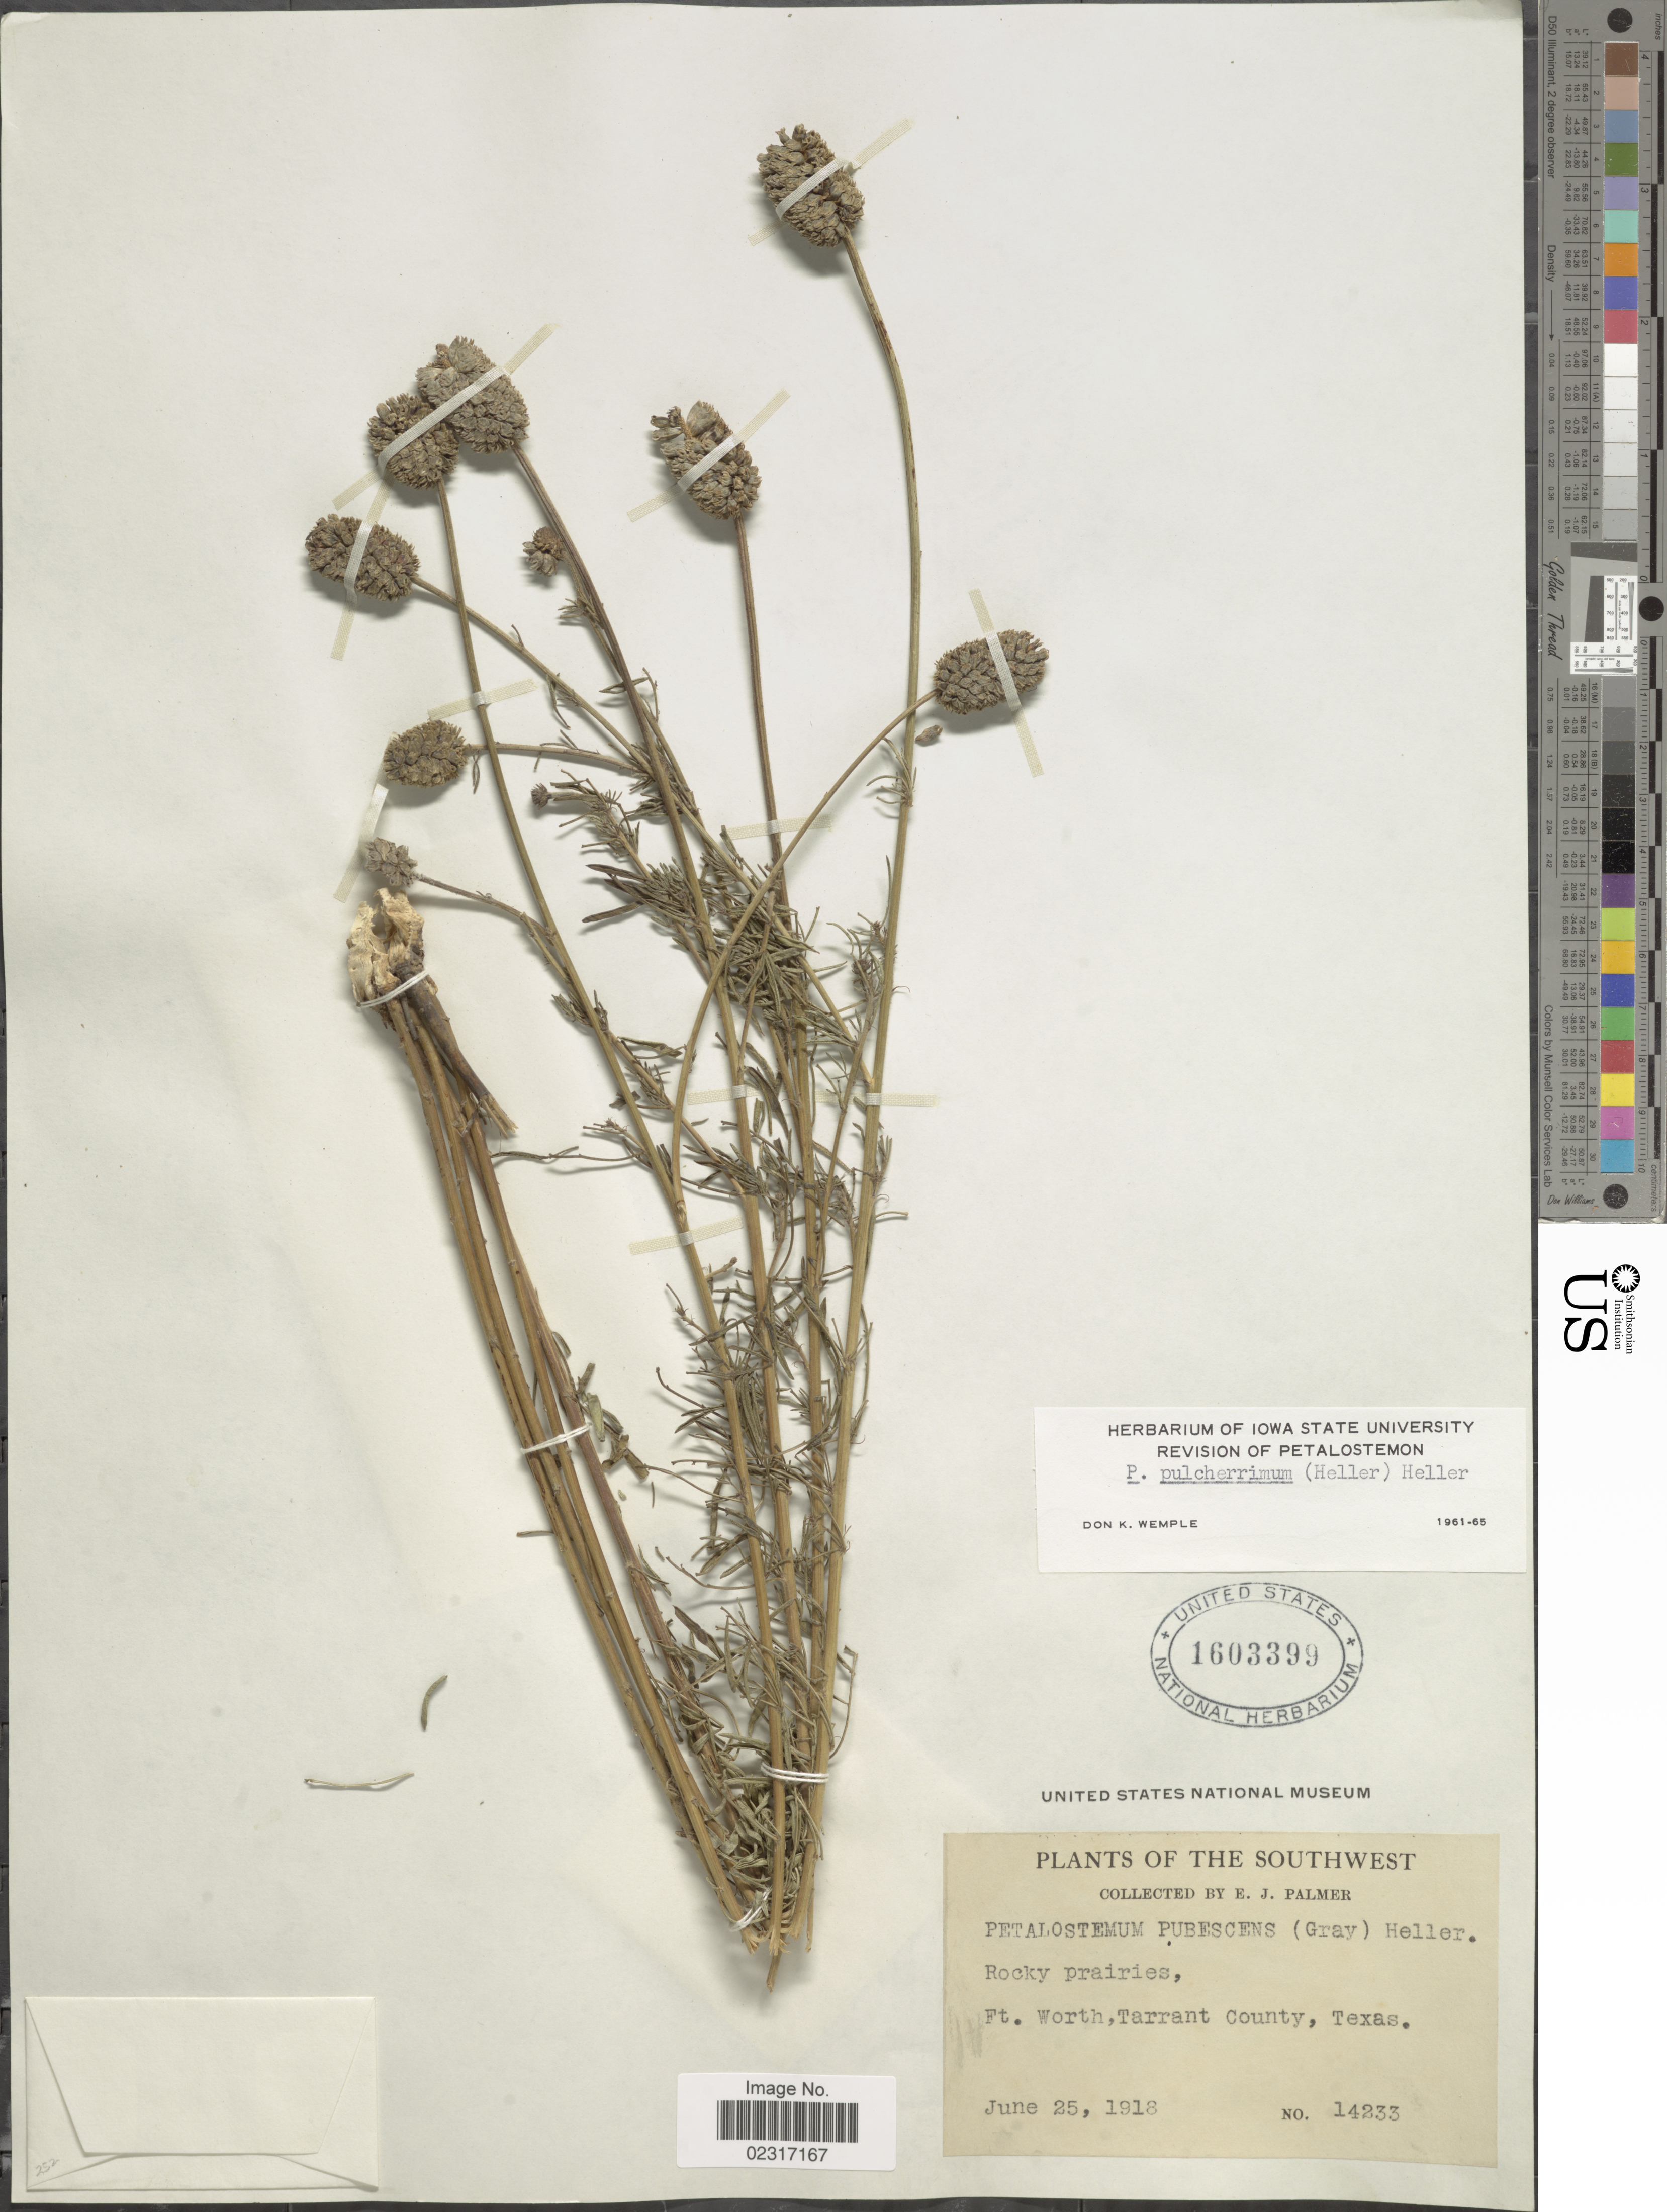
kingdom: Plantae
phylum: Tracheophyta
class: Magnoliopsida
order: Fabales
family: Fabaceae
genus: Dalea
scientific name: Dalea compacta var. pubescens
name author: (A. Gray) Barneby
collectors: E. J. Palmer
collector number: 14233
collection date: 1918-06-25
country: United States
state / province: Texas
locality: Rocky prairies, Southwest, Ft. Worth, Tarrant County, Texas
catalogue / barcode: US 1603399